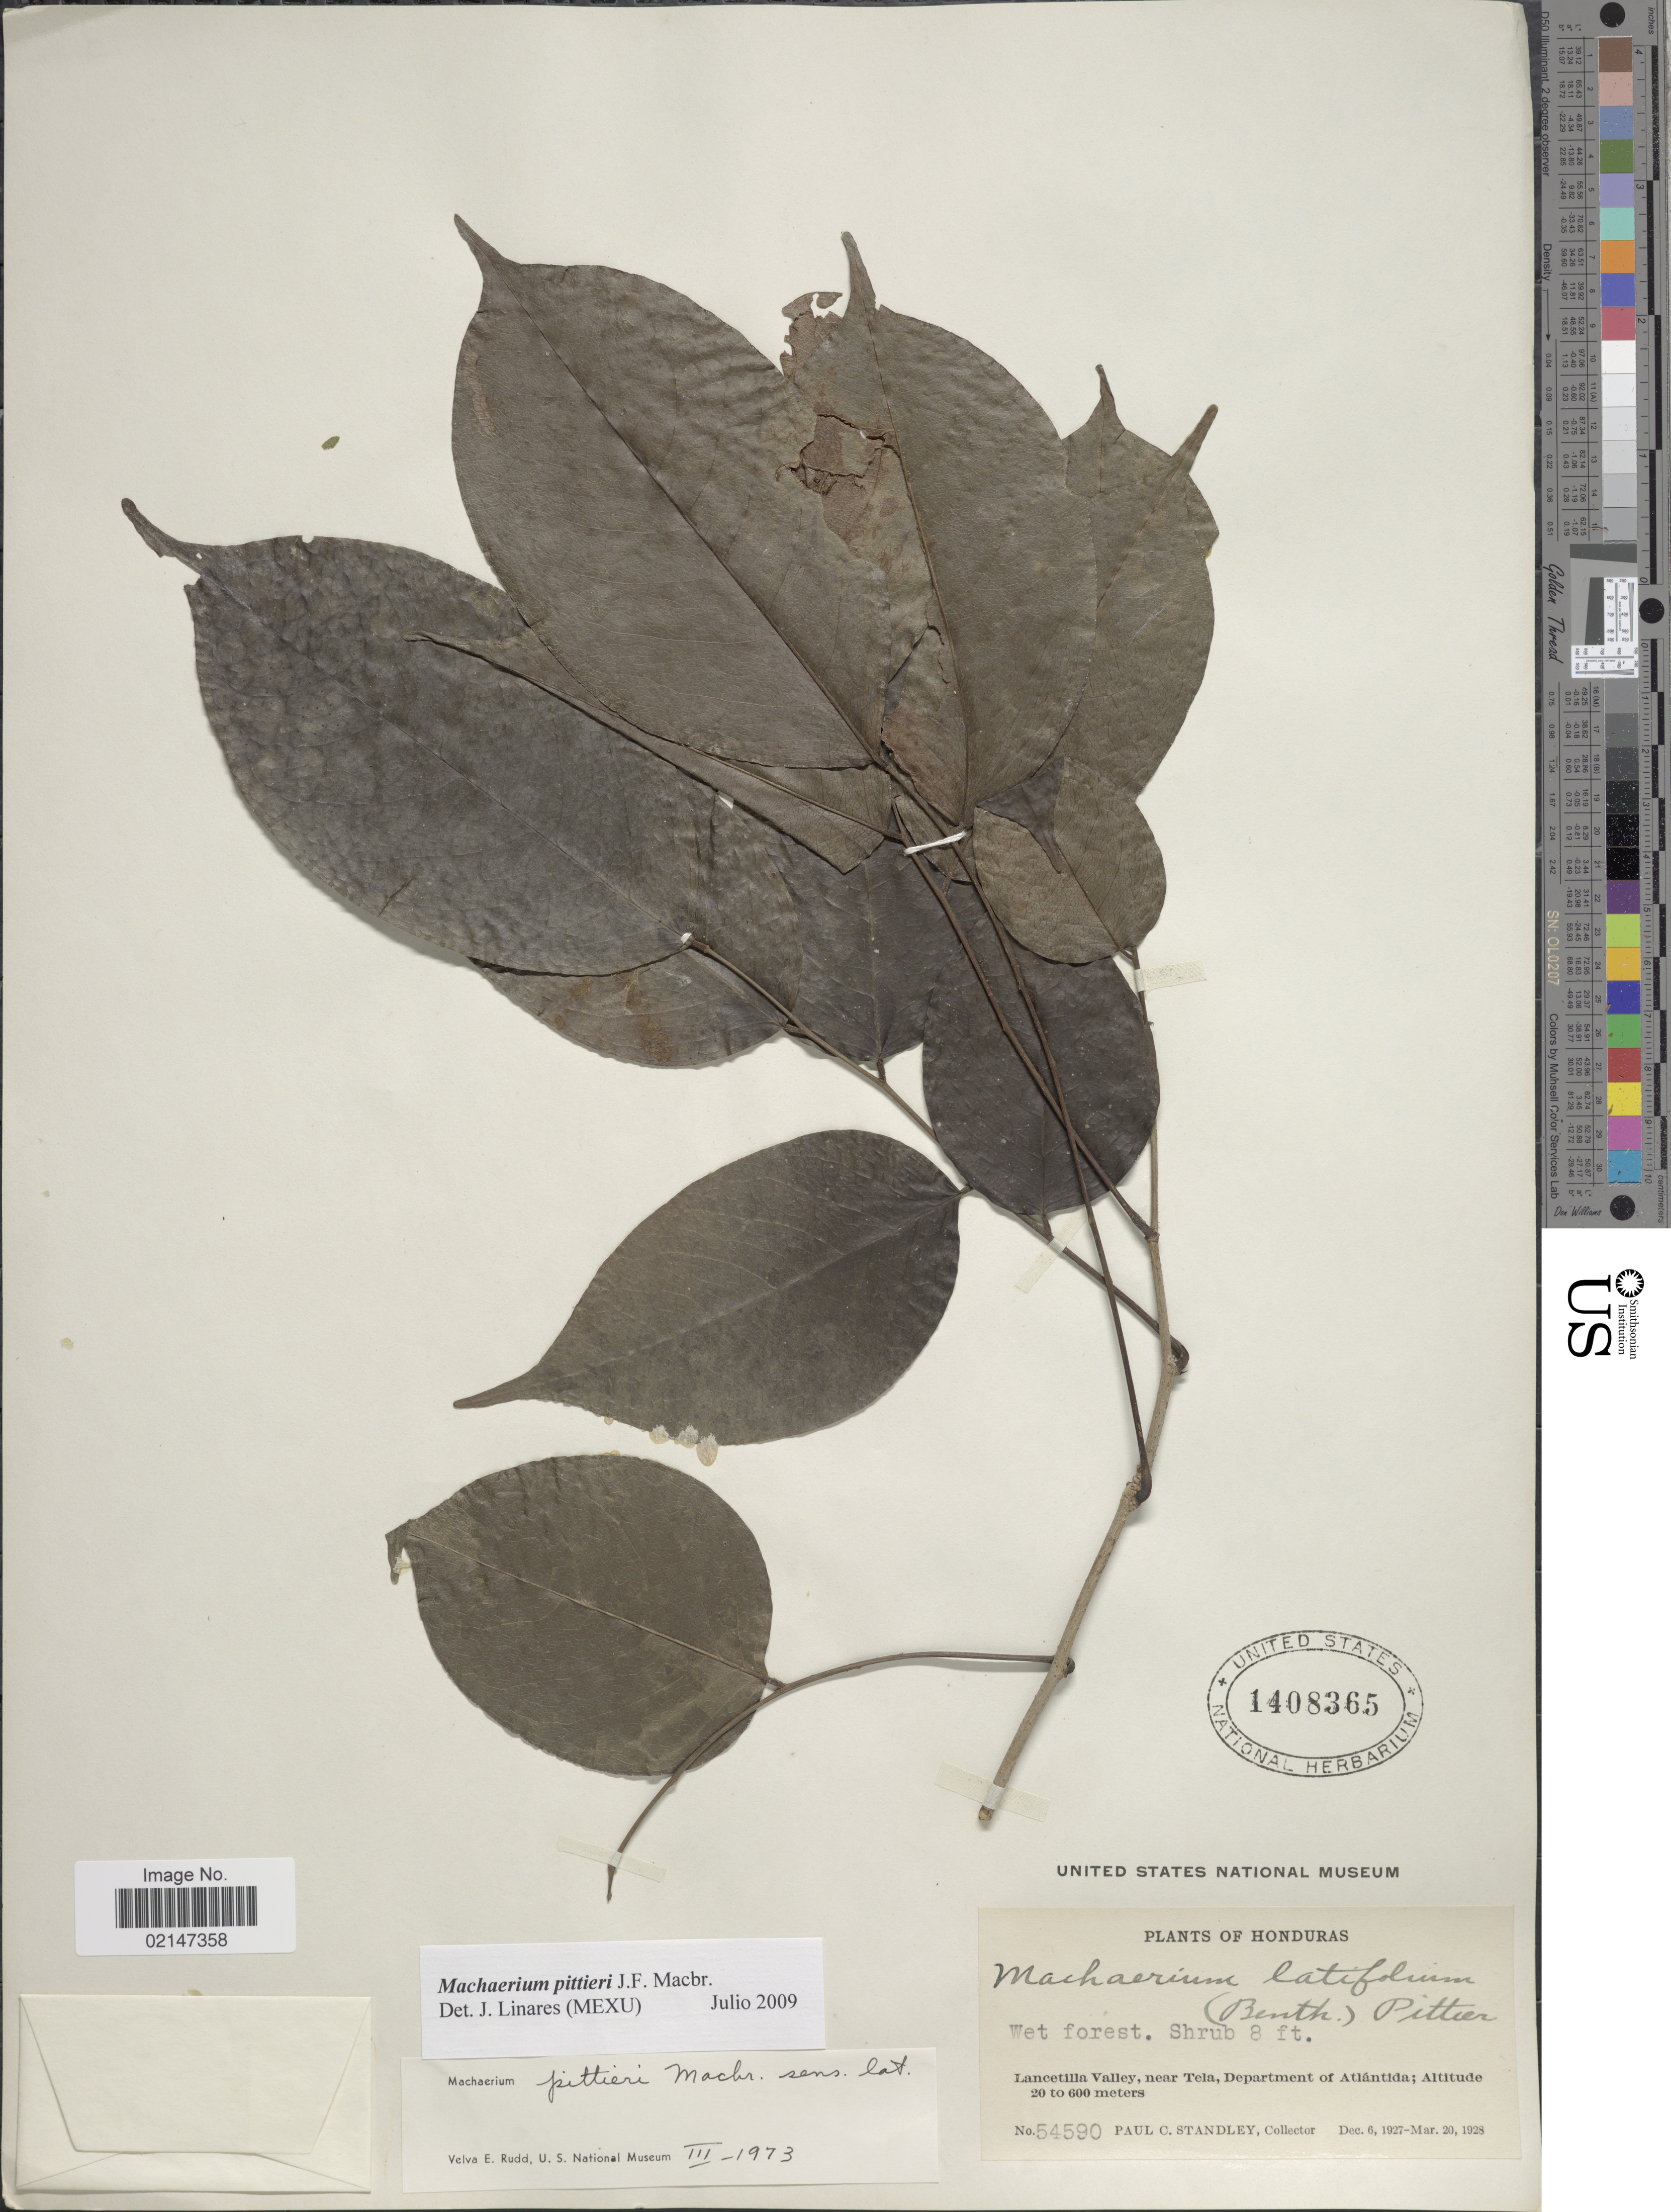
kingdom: Plantae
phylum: Tracheophyta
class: Magnoliopsida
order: Fabales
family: Fabaceae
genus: Machaerium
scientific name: Machaerium pittieri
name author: J.F. Macbr.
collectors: P. C. Standley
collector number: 54590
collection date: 1927-12-06/1928-03-20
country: Honduras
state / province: Atlántida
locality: Wet forest, Lancetilla Valley, near Tela, Department of Atlántida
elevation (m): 20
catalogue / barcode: US 1408365